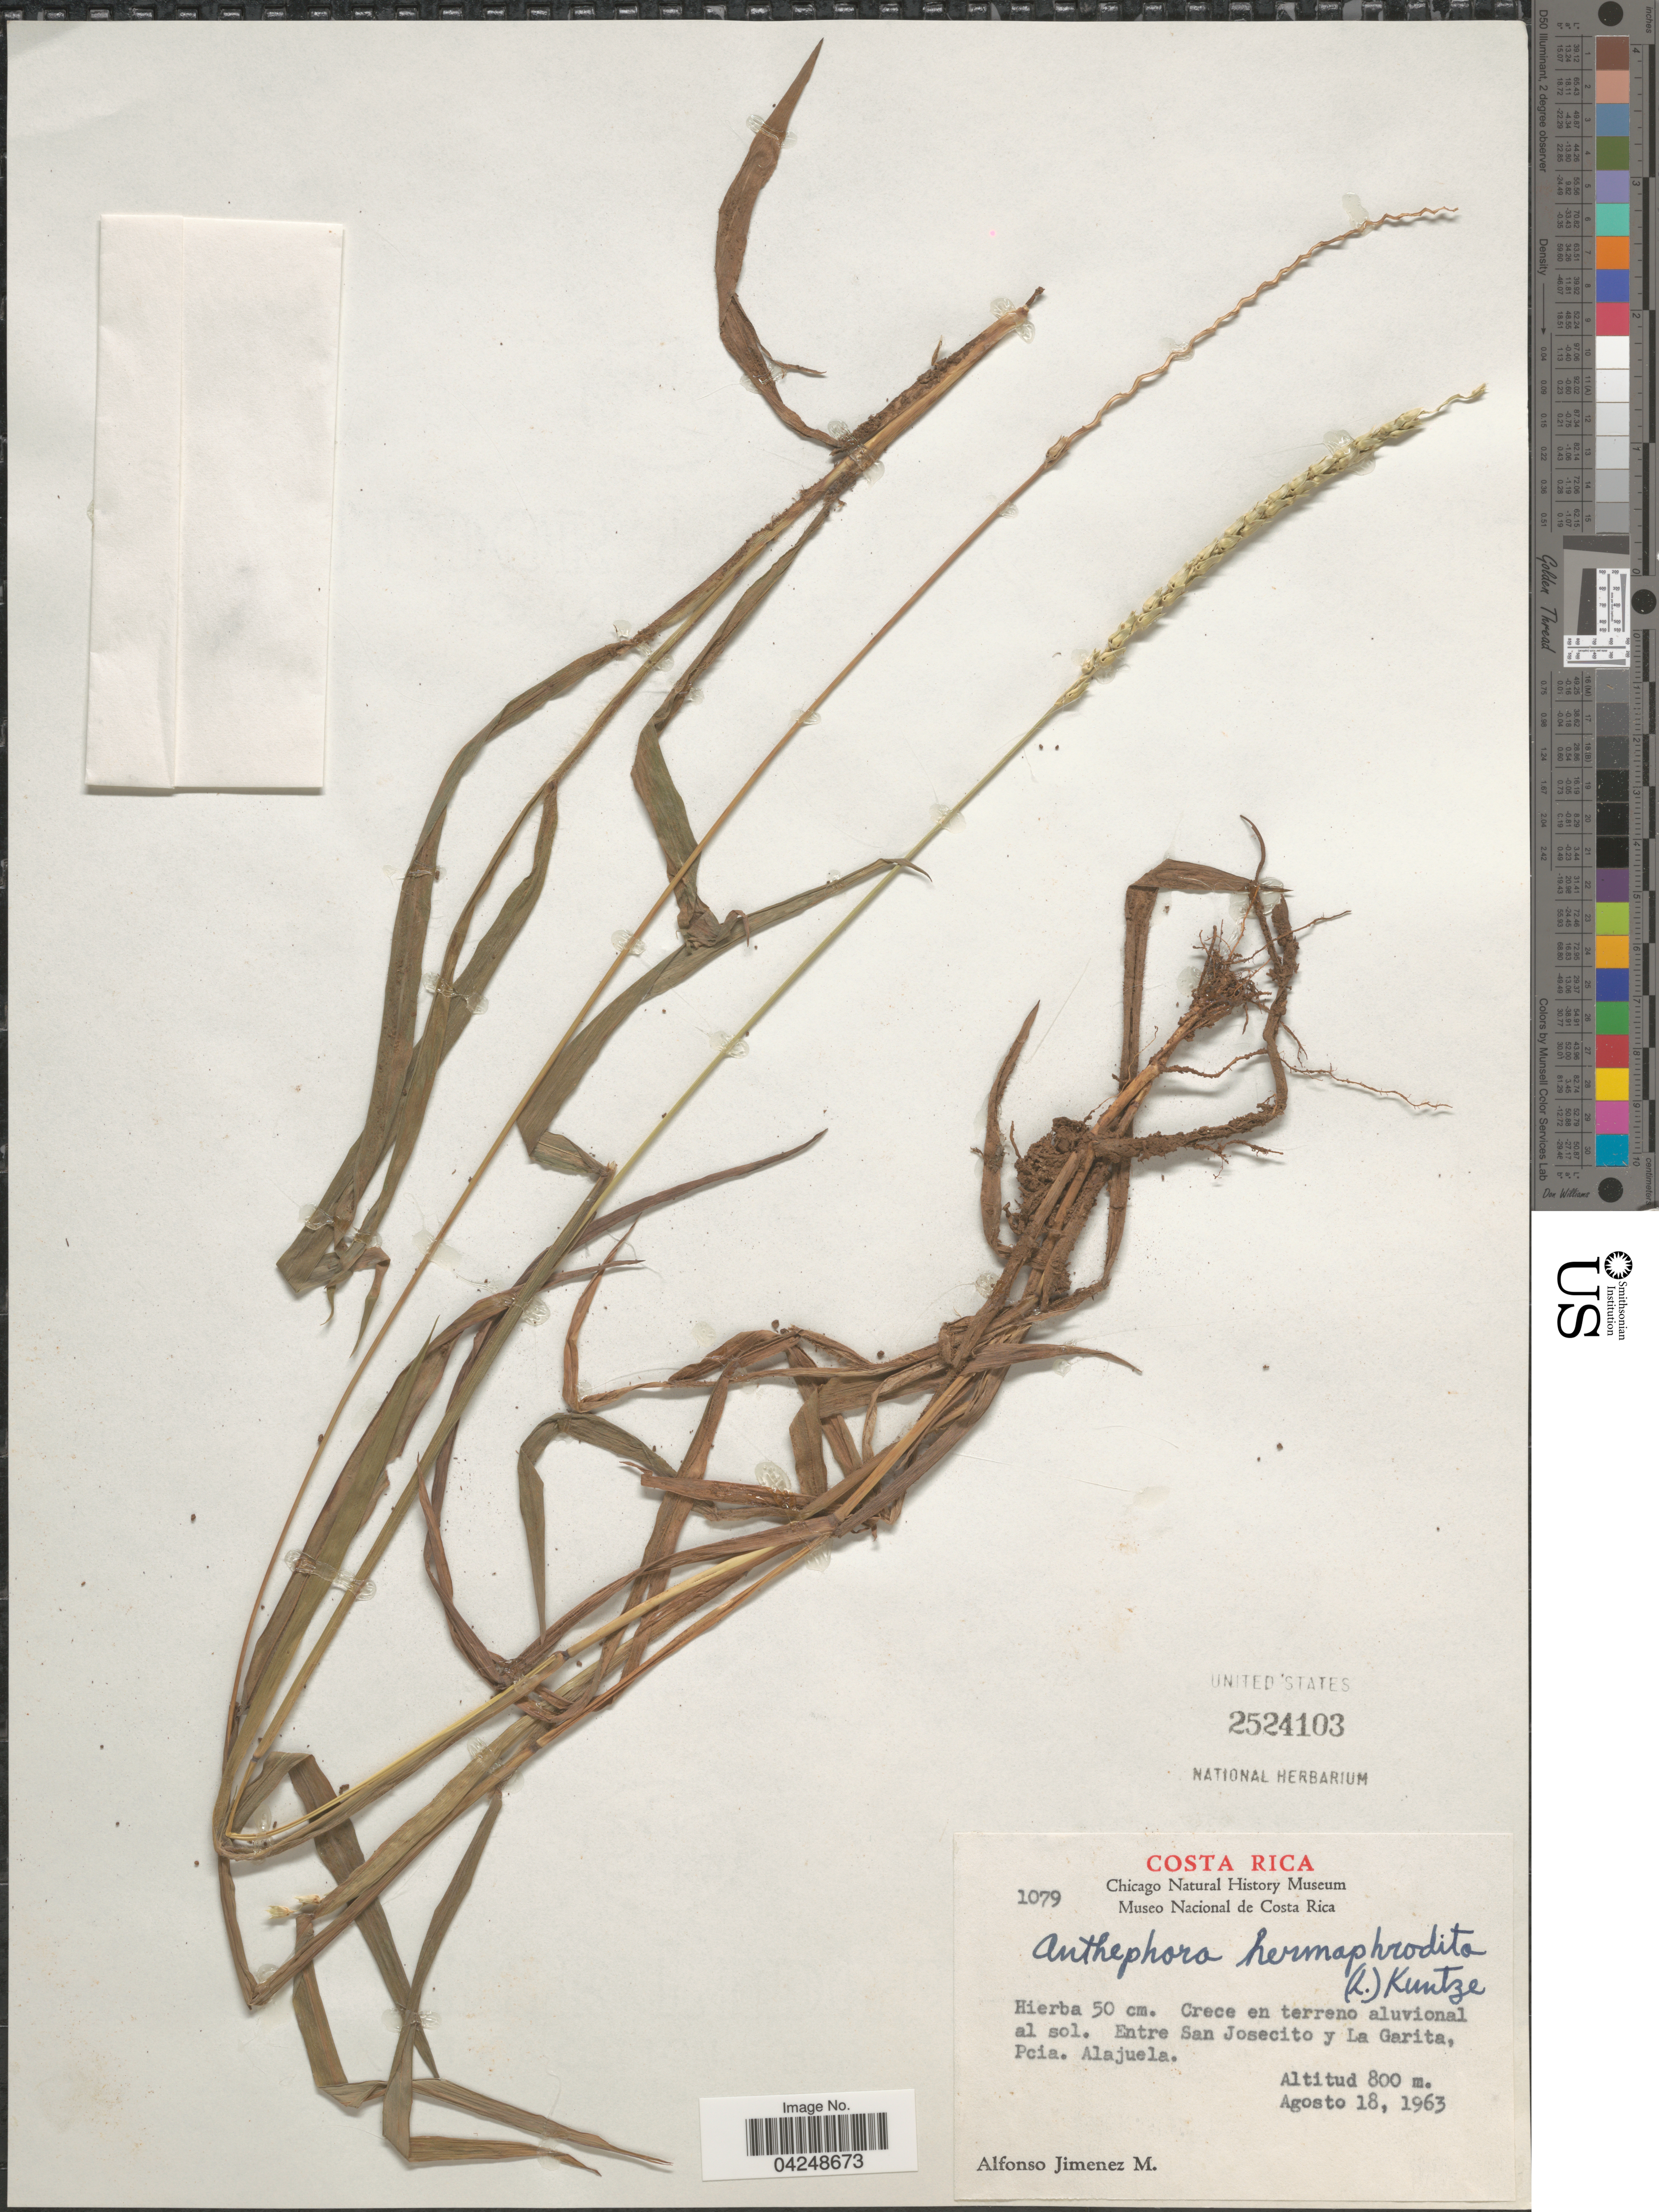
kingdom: Plantae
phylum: Tracheophyta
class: Liliopsida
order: Poales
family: Poaceae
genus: Anthephora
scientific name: Anthephora hermaphrodita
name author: (L.) Kuntze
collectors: A. Jimenez M.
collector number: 1079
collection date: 1963-08-18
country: Costa Rica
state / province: Alajuela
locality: Entre San Josecito y La Garita, Pcia.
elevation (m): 800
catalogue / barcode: US 2524103